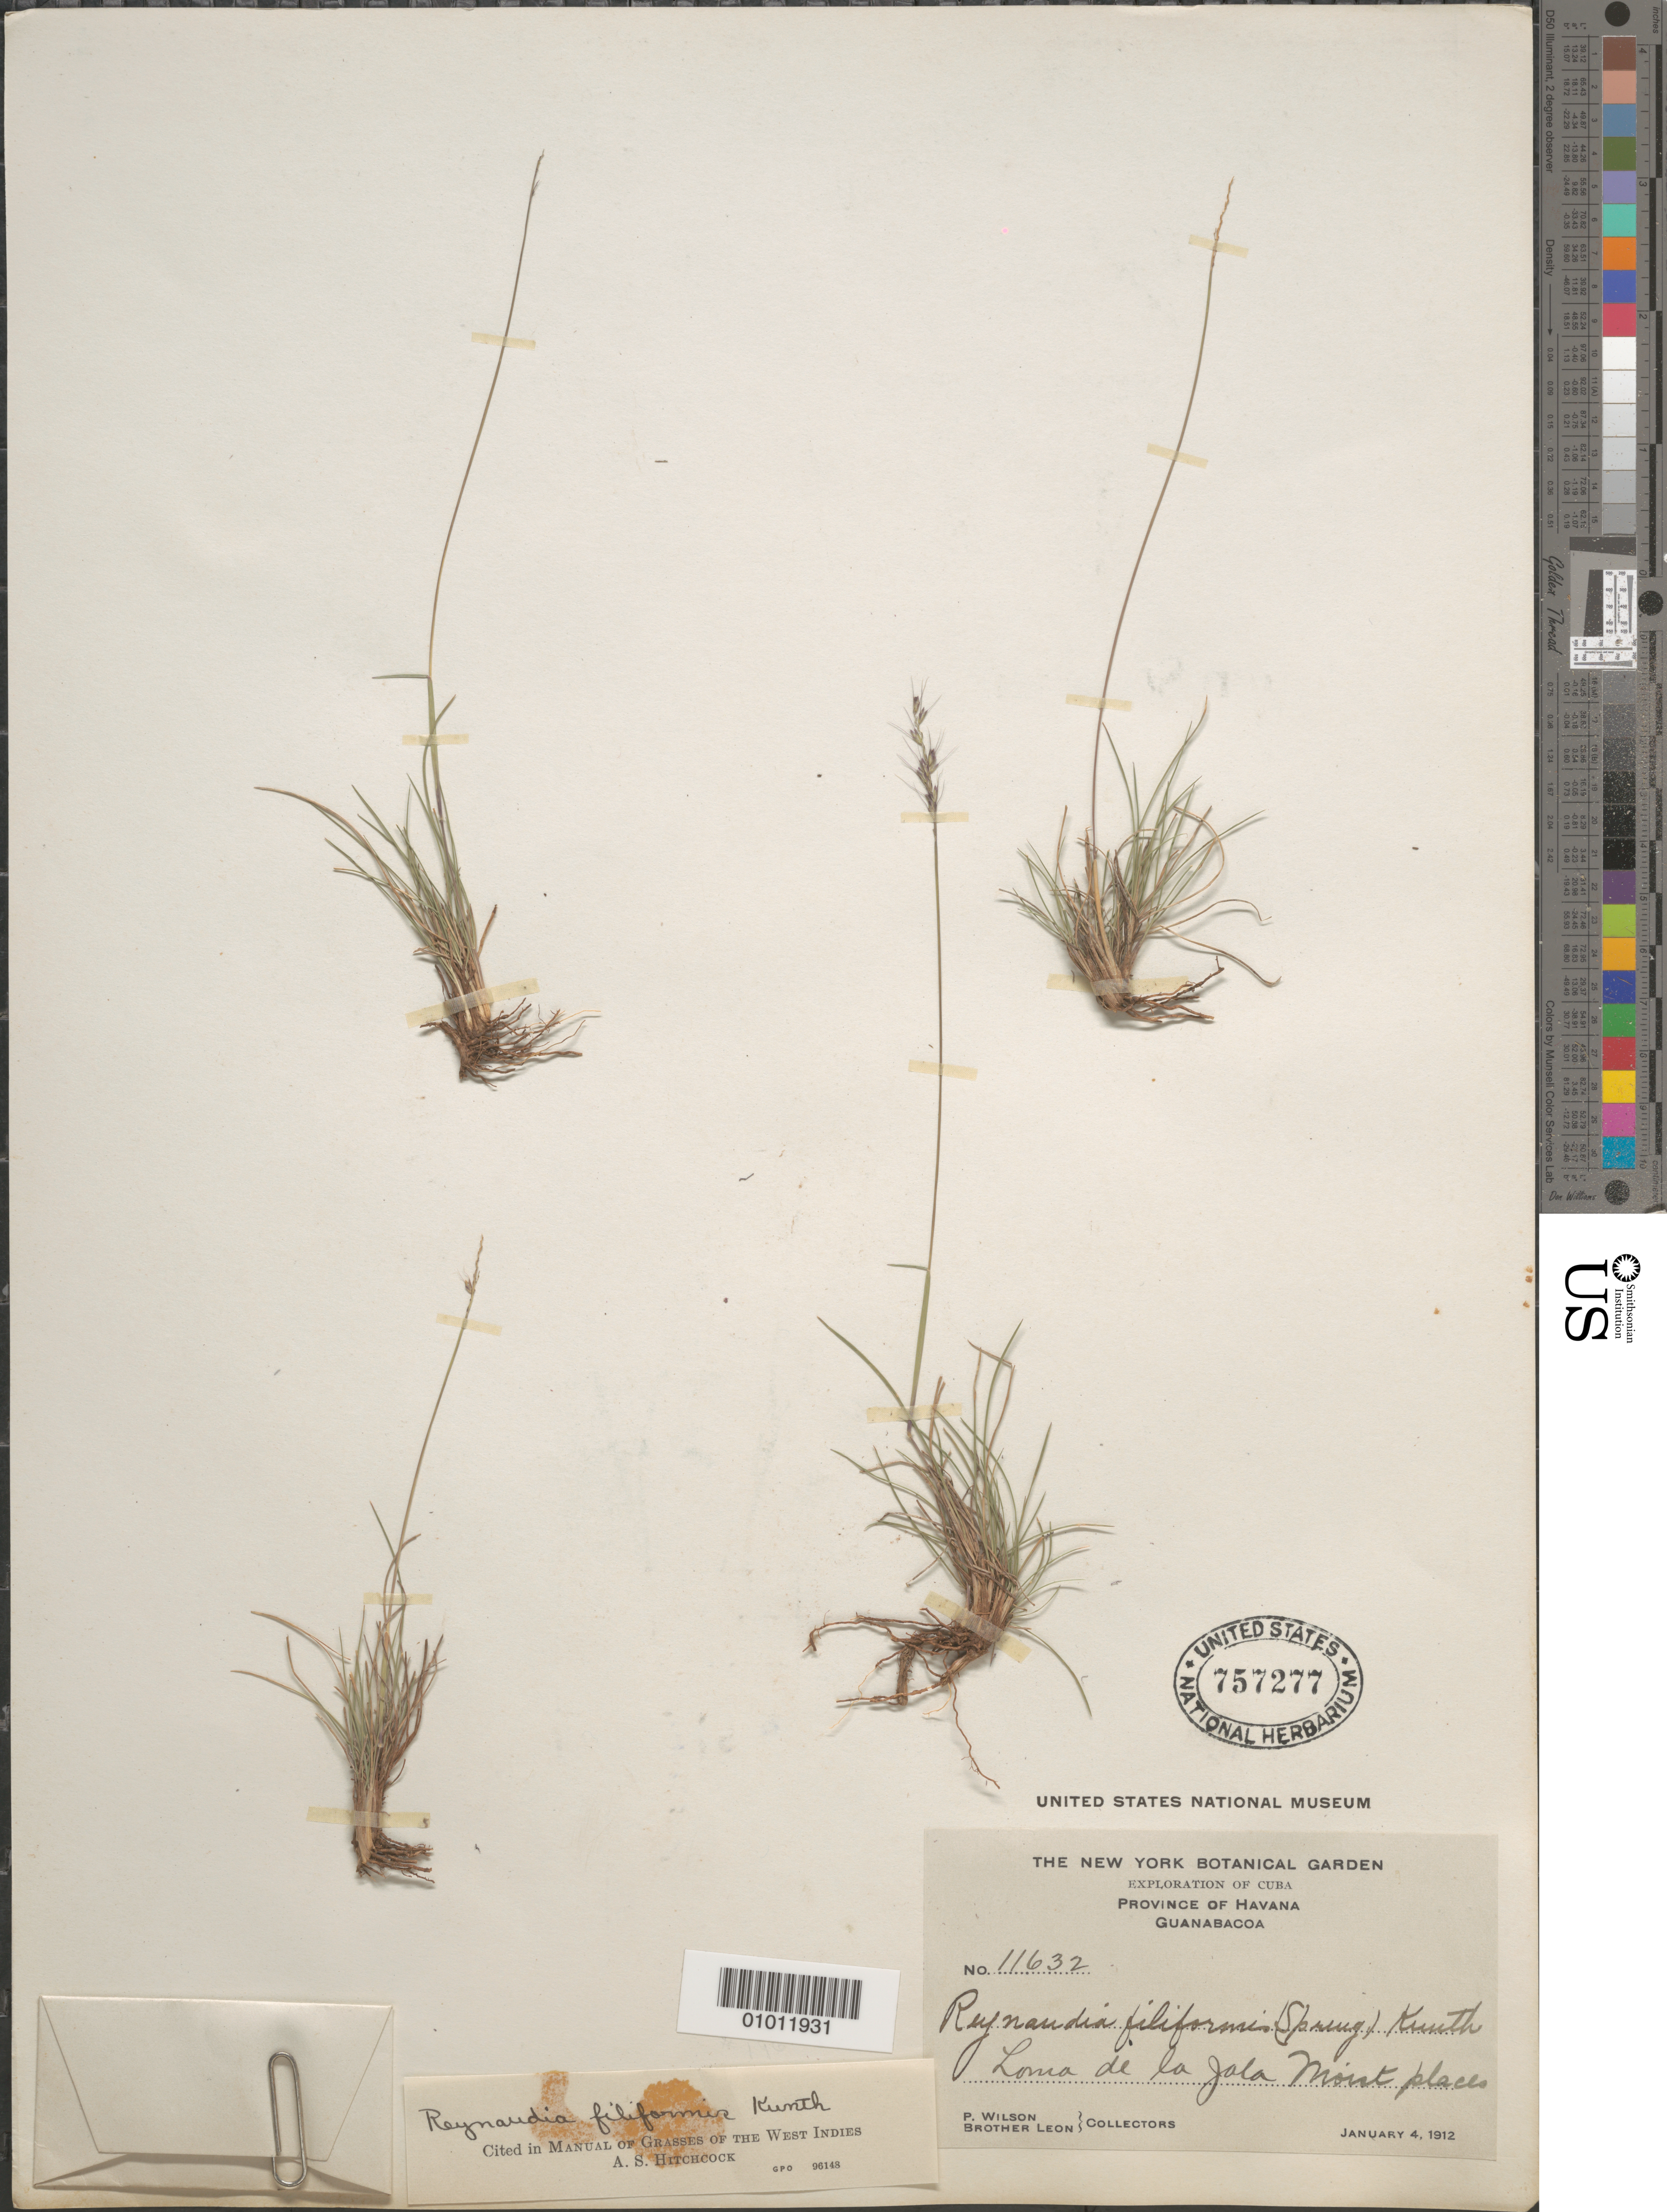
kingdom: Plantae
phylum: Tracheophyta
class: Liliopsida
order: Poales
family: Poaceae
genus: Reynaudia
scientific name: Reynaudia filiformis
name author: (Spreng. ex Schult.) Kunth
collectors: P. Wilson & Bro. León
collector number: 11632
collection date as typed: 04 Jan 1912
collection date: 1912-01-04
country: Cuba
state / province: La Habana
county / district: Municipio Guanabacoa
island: Cuba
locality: Prov Havana: Guanabacoa Loma de la Jala Mont places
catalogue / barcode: US 757277